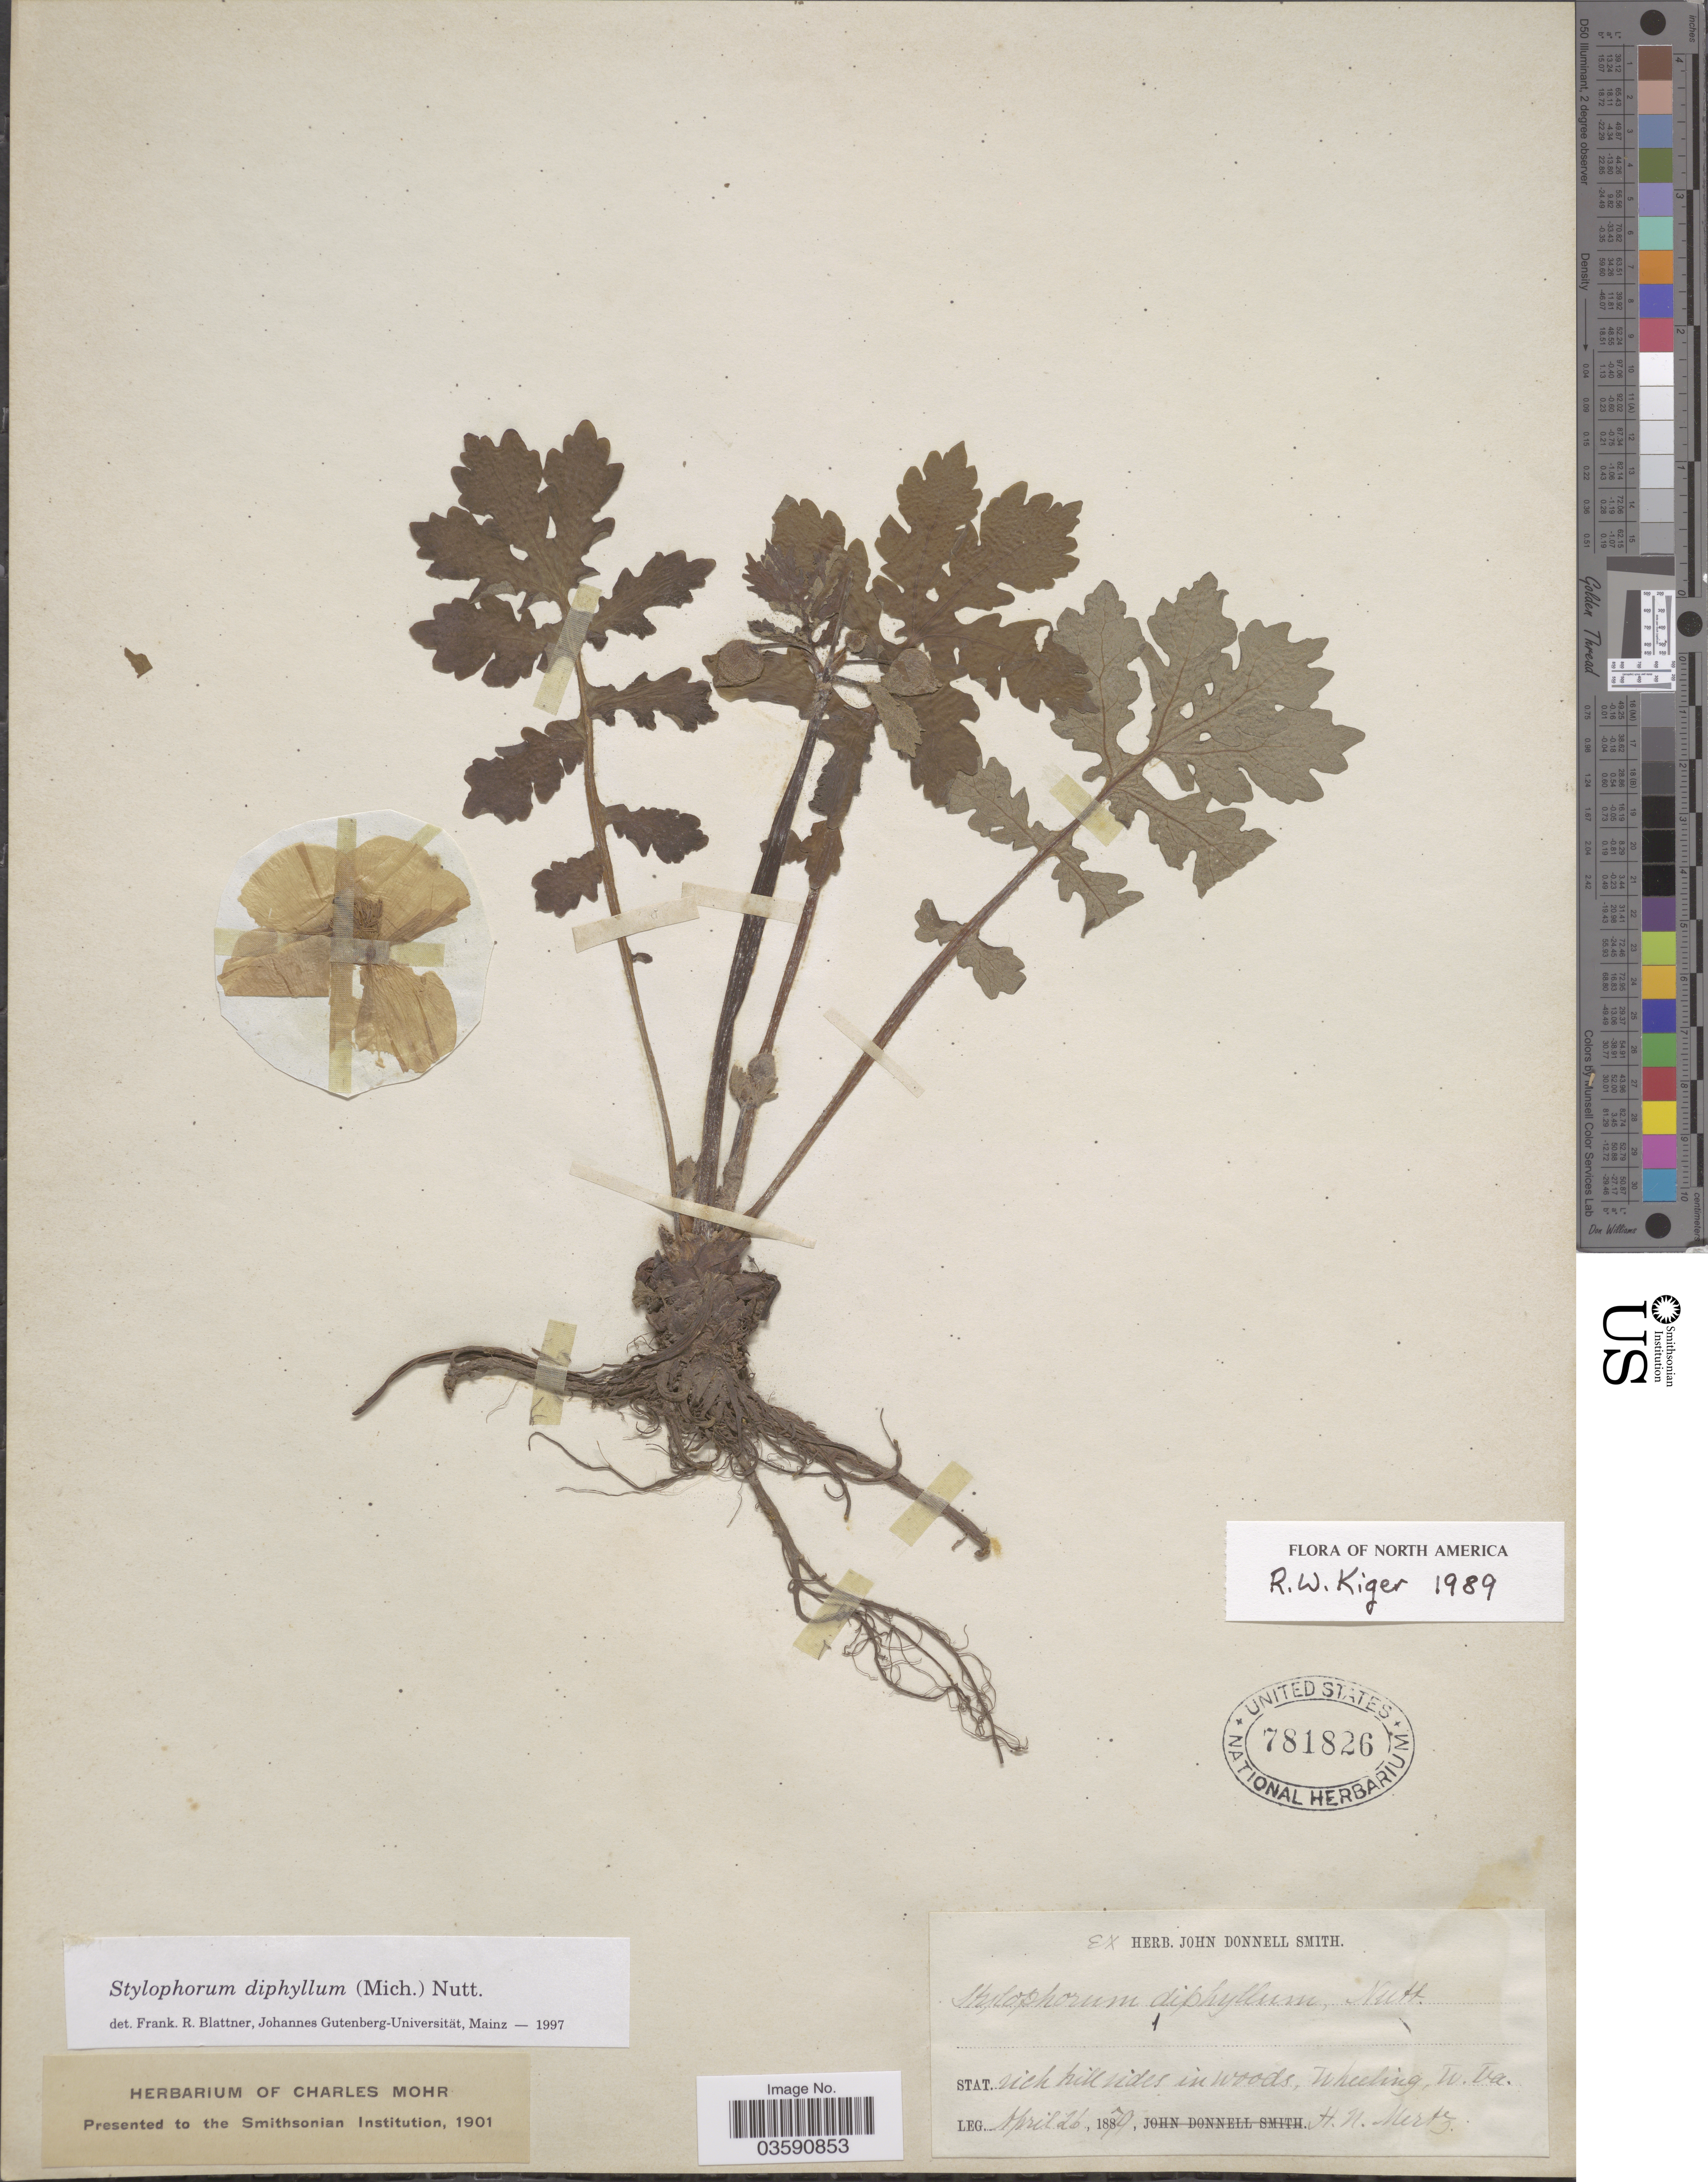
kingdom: Plantae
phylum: Tracheophyta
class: Magnoliopsida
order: Ranunculales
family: Papaveraceae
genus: Stylophorum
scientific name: Stylophorum diphyllum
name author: (Michx.) Nutt.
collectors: H. Mertz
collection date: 1879-04-26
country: United States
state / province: West Virginia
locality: Stat. rich hill sides in woods, Wheeling, W. Va.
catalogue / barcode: US 781826